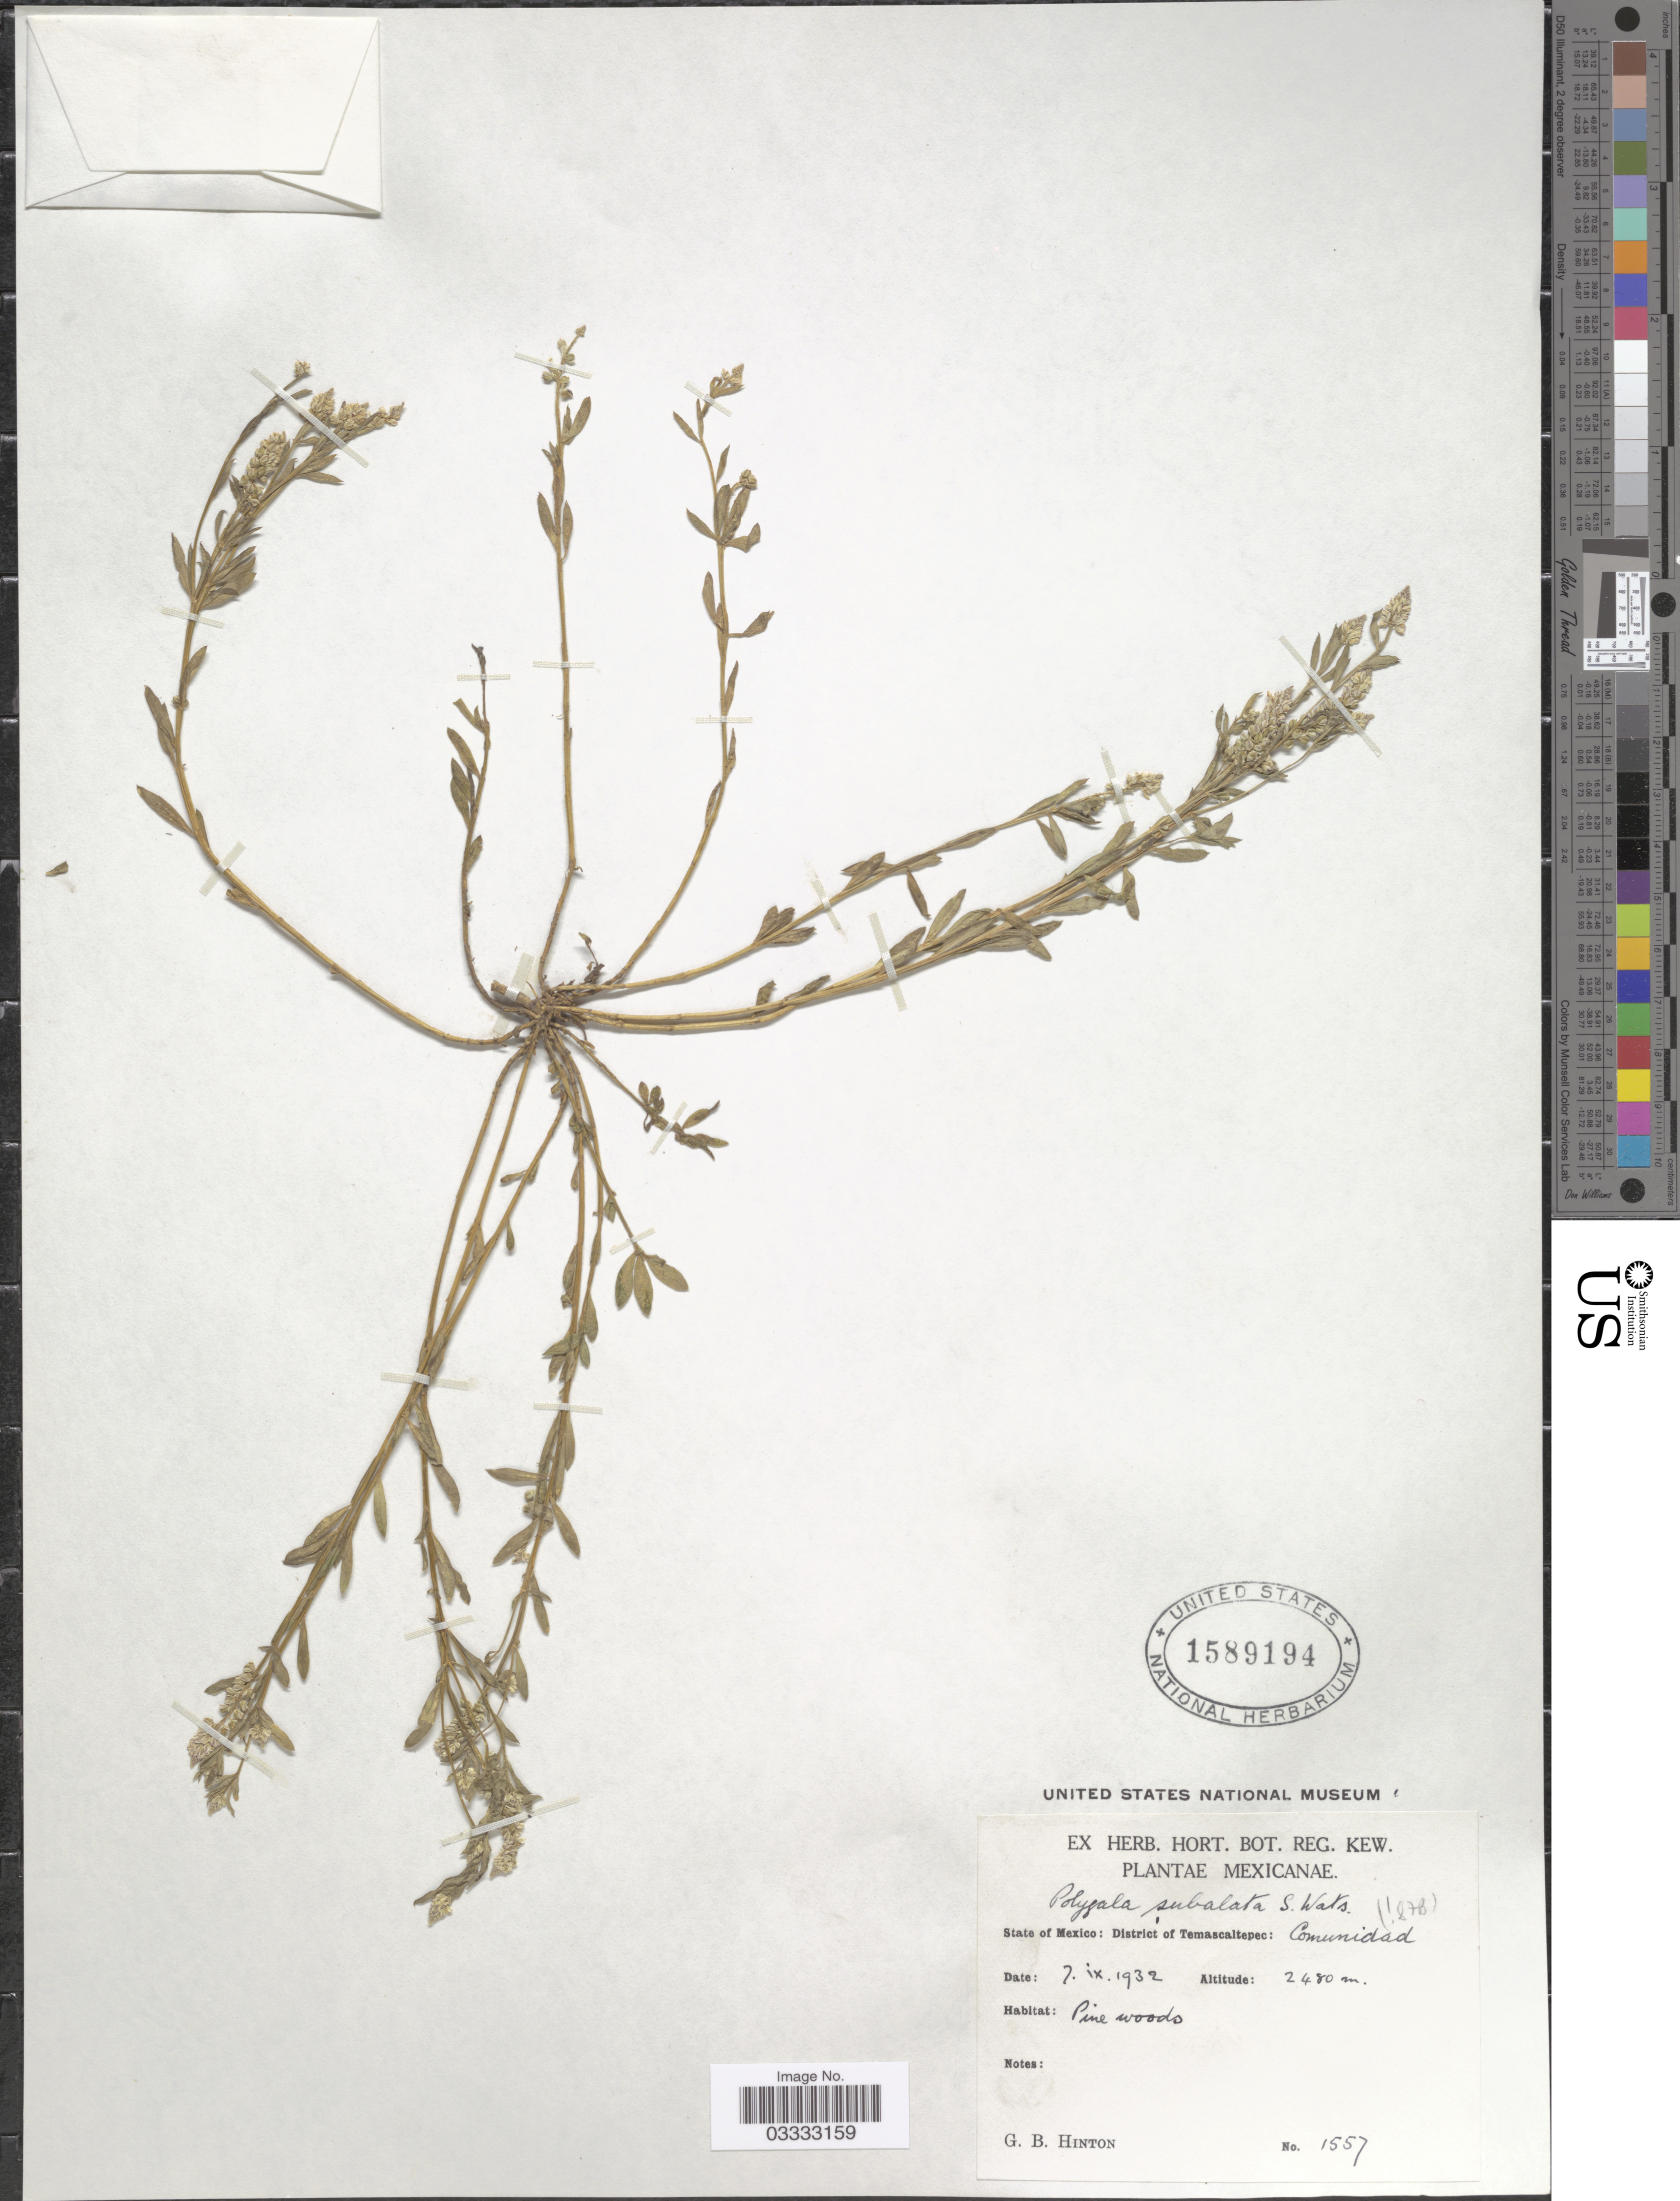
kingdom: Plantae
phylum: Tracheophyta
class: Magnoliopsida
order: Fabales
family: Polygalaceae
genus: Polygala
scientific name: Polygala subalata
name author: S. Watson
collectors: G. B. Hinton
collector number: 1557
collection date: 1932-09-07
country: Mexico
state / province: México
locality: District of Temascaltepec: Comunidad.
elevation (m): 2480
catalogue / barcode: US 1589194